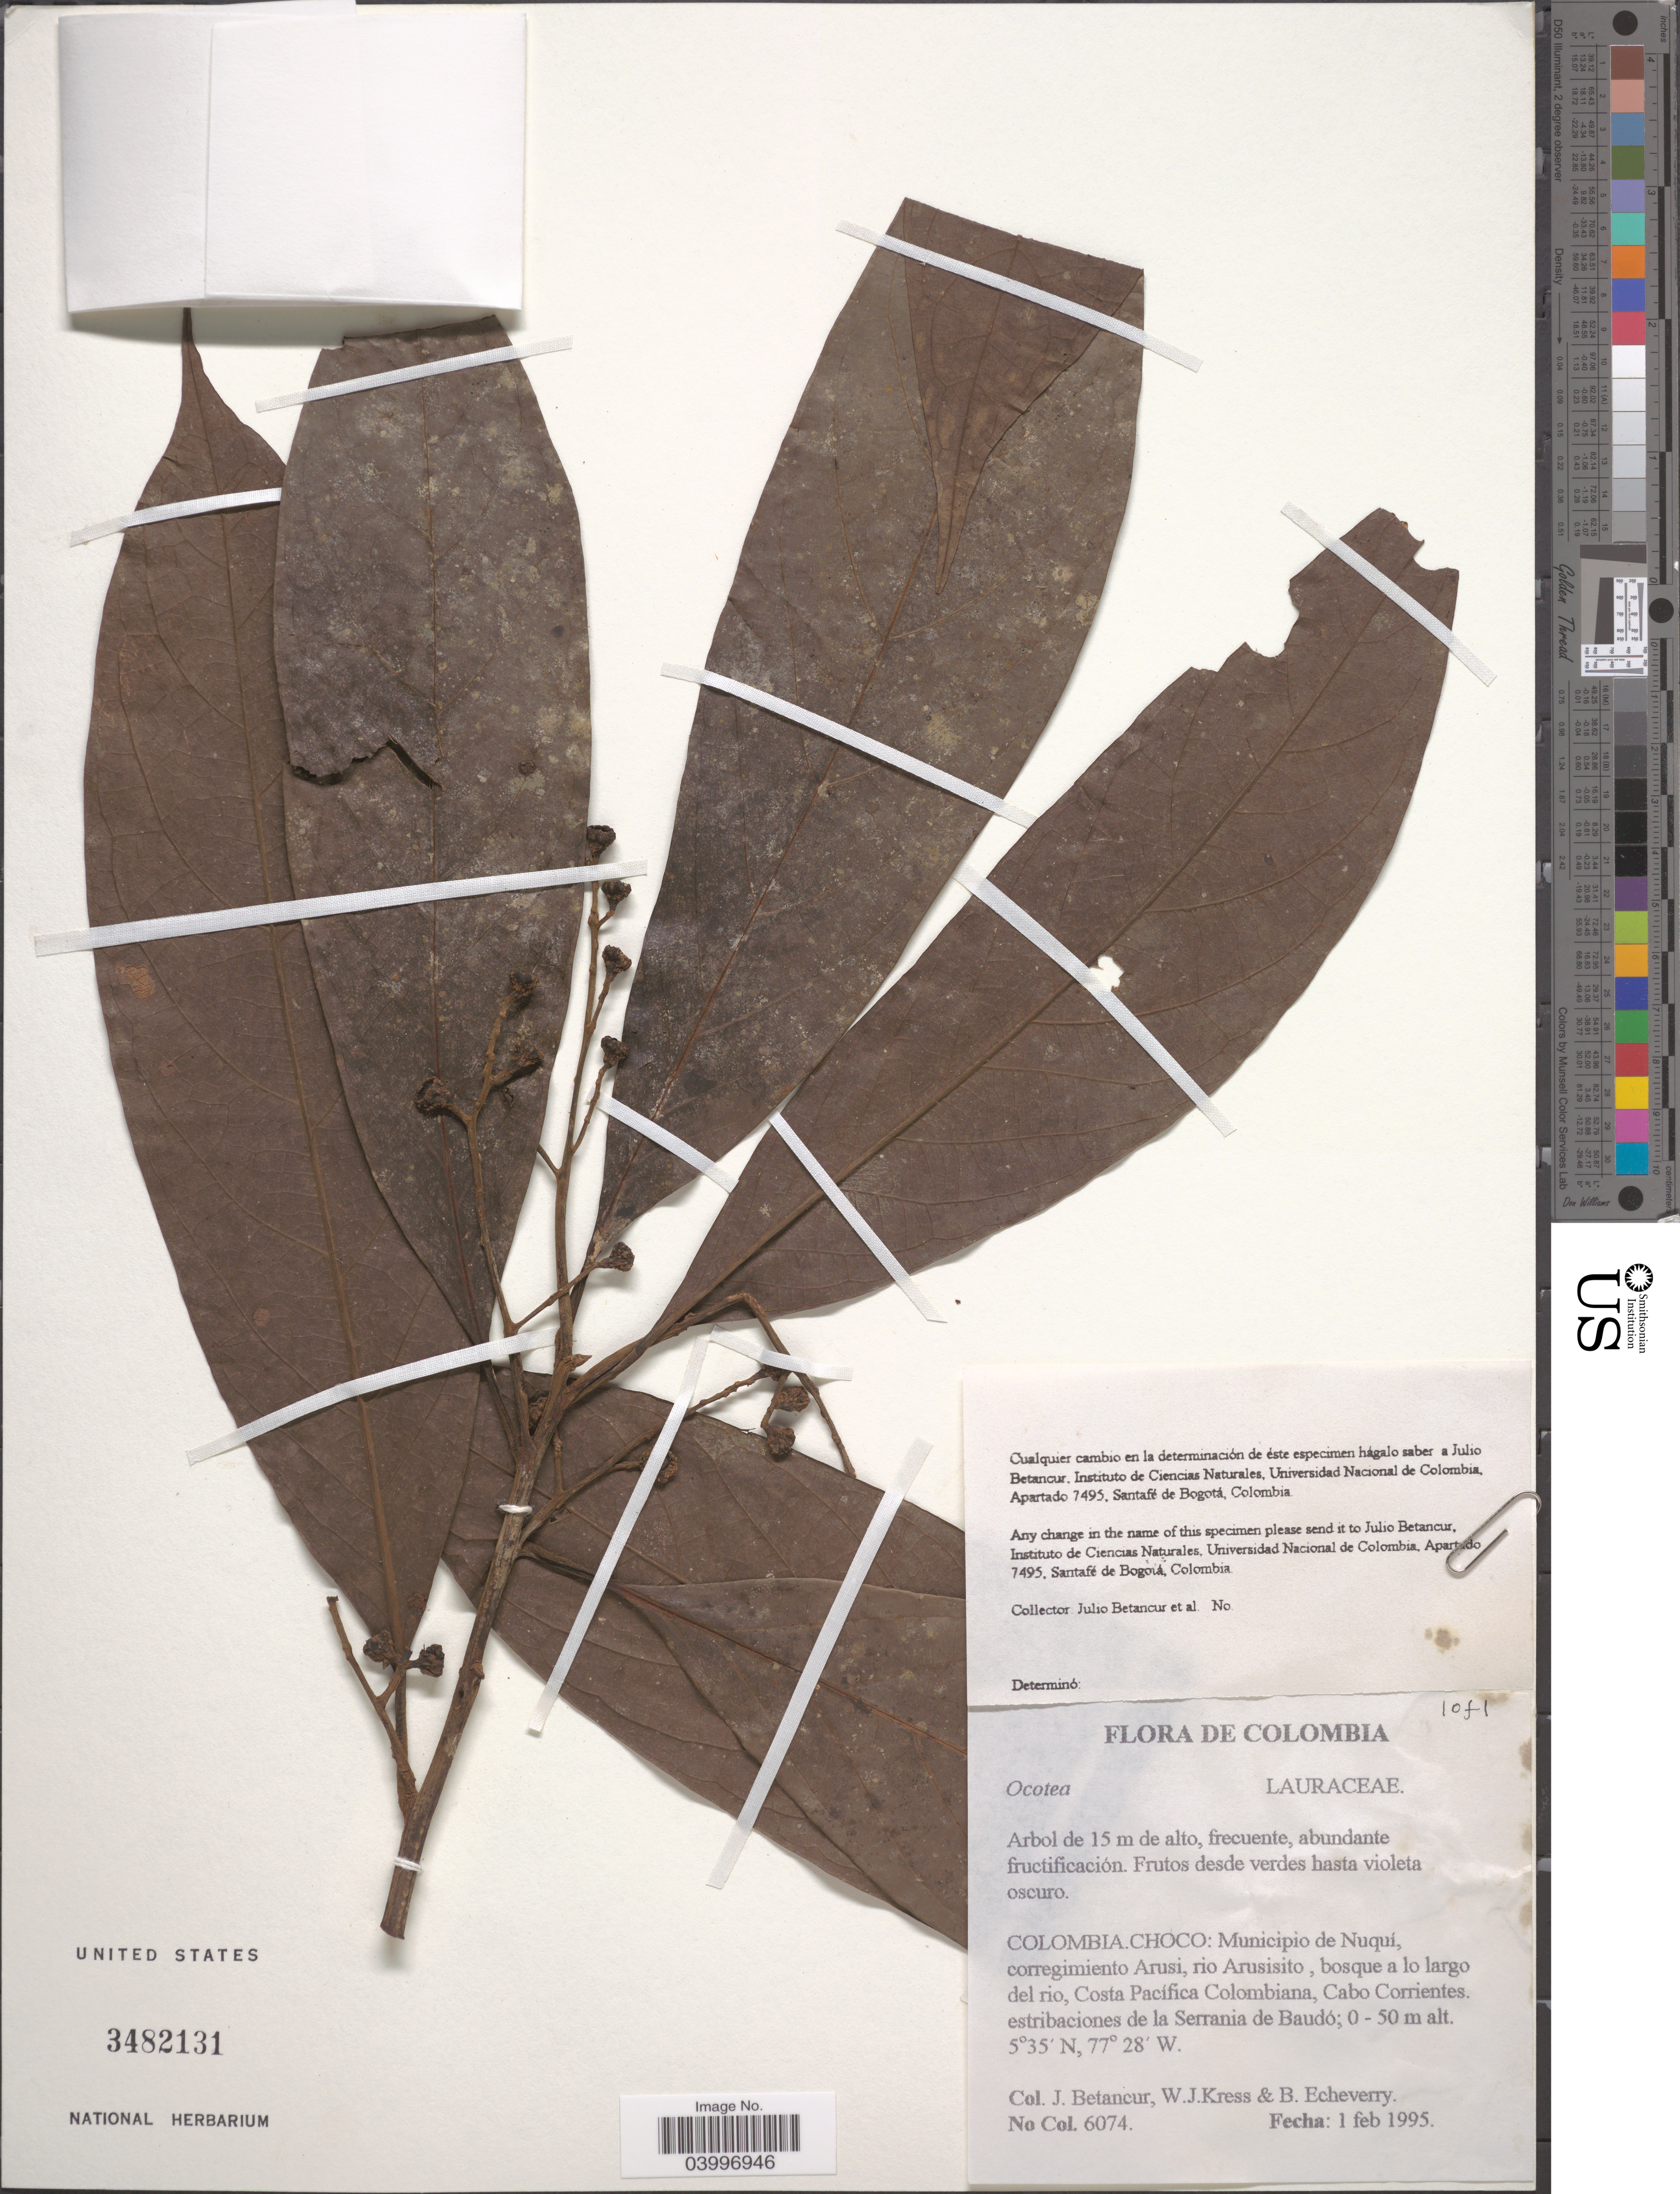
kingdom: Plantae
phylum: Tracheophyta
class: Magnoliopsida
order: Laurales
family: Lauraceae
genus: Ocotea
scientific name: Ocotea sp.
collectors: J. Betancur, W. J. Kress & B. Echeverry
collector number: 6074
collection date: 1995-02-01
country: Colombia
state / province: Chocó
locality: Municipio de Nuquí, corregimiento Arusi, rio Arusisito, bosque a lo largo del rio, Costa Pacífica Colombiana, Cabo Corrientes. Estribaciones de la Serrania de Baudó.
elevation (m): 0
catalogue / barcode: US 3482131